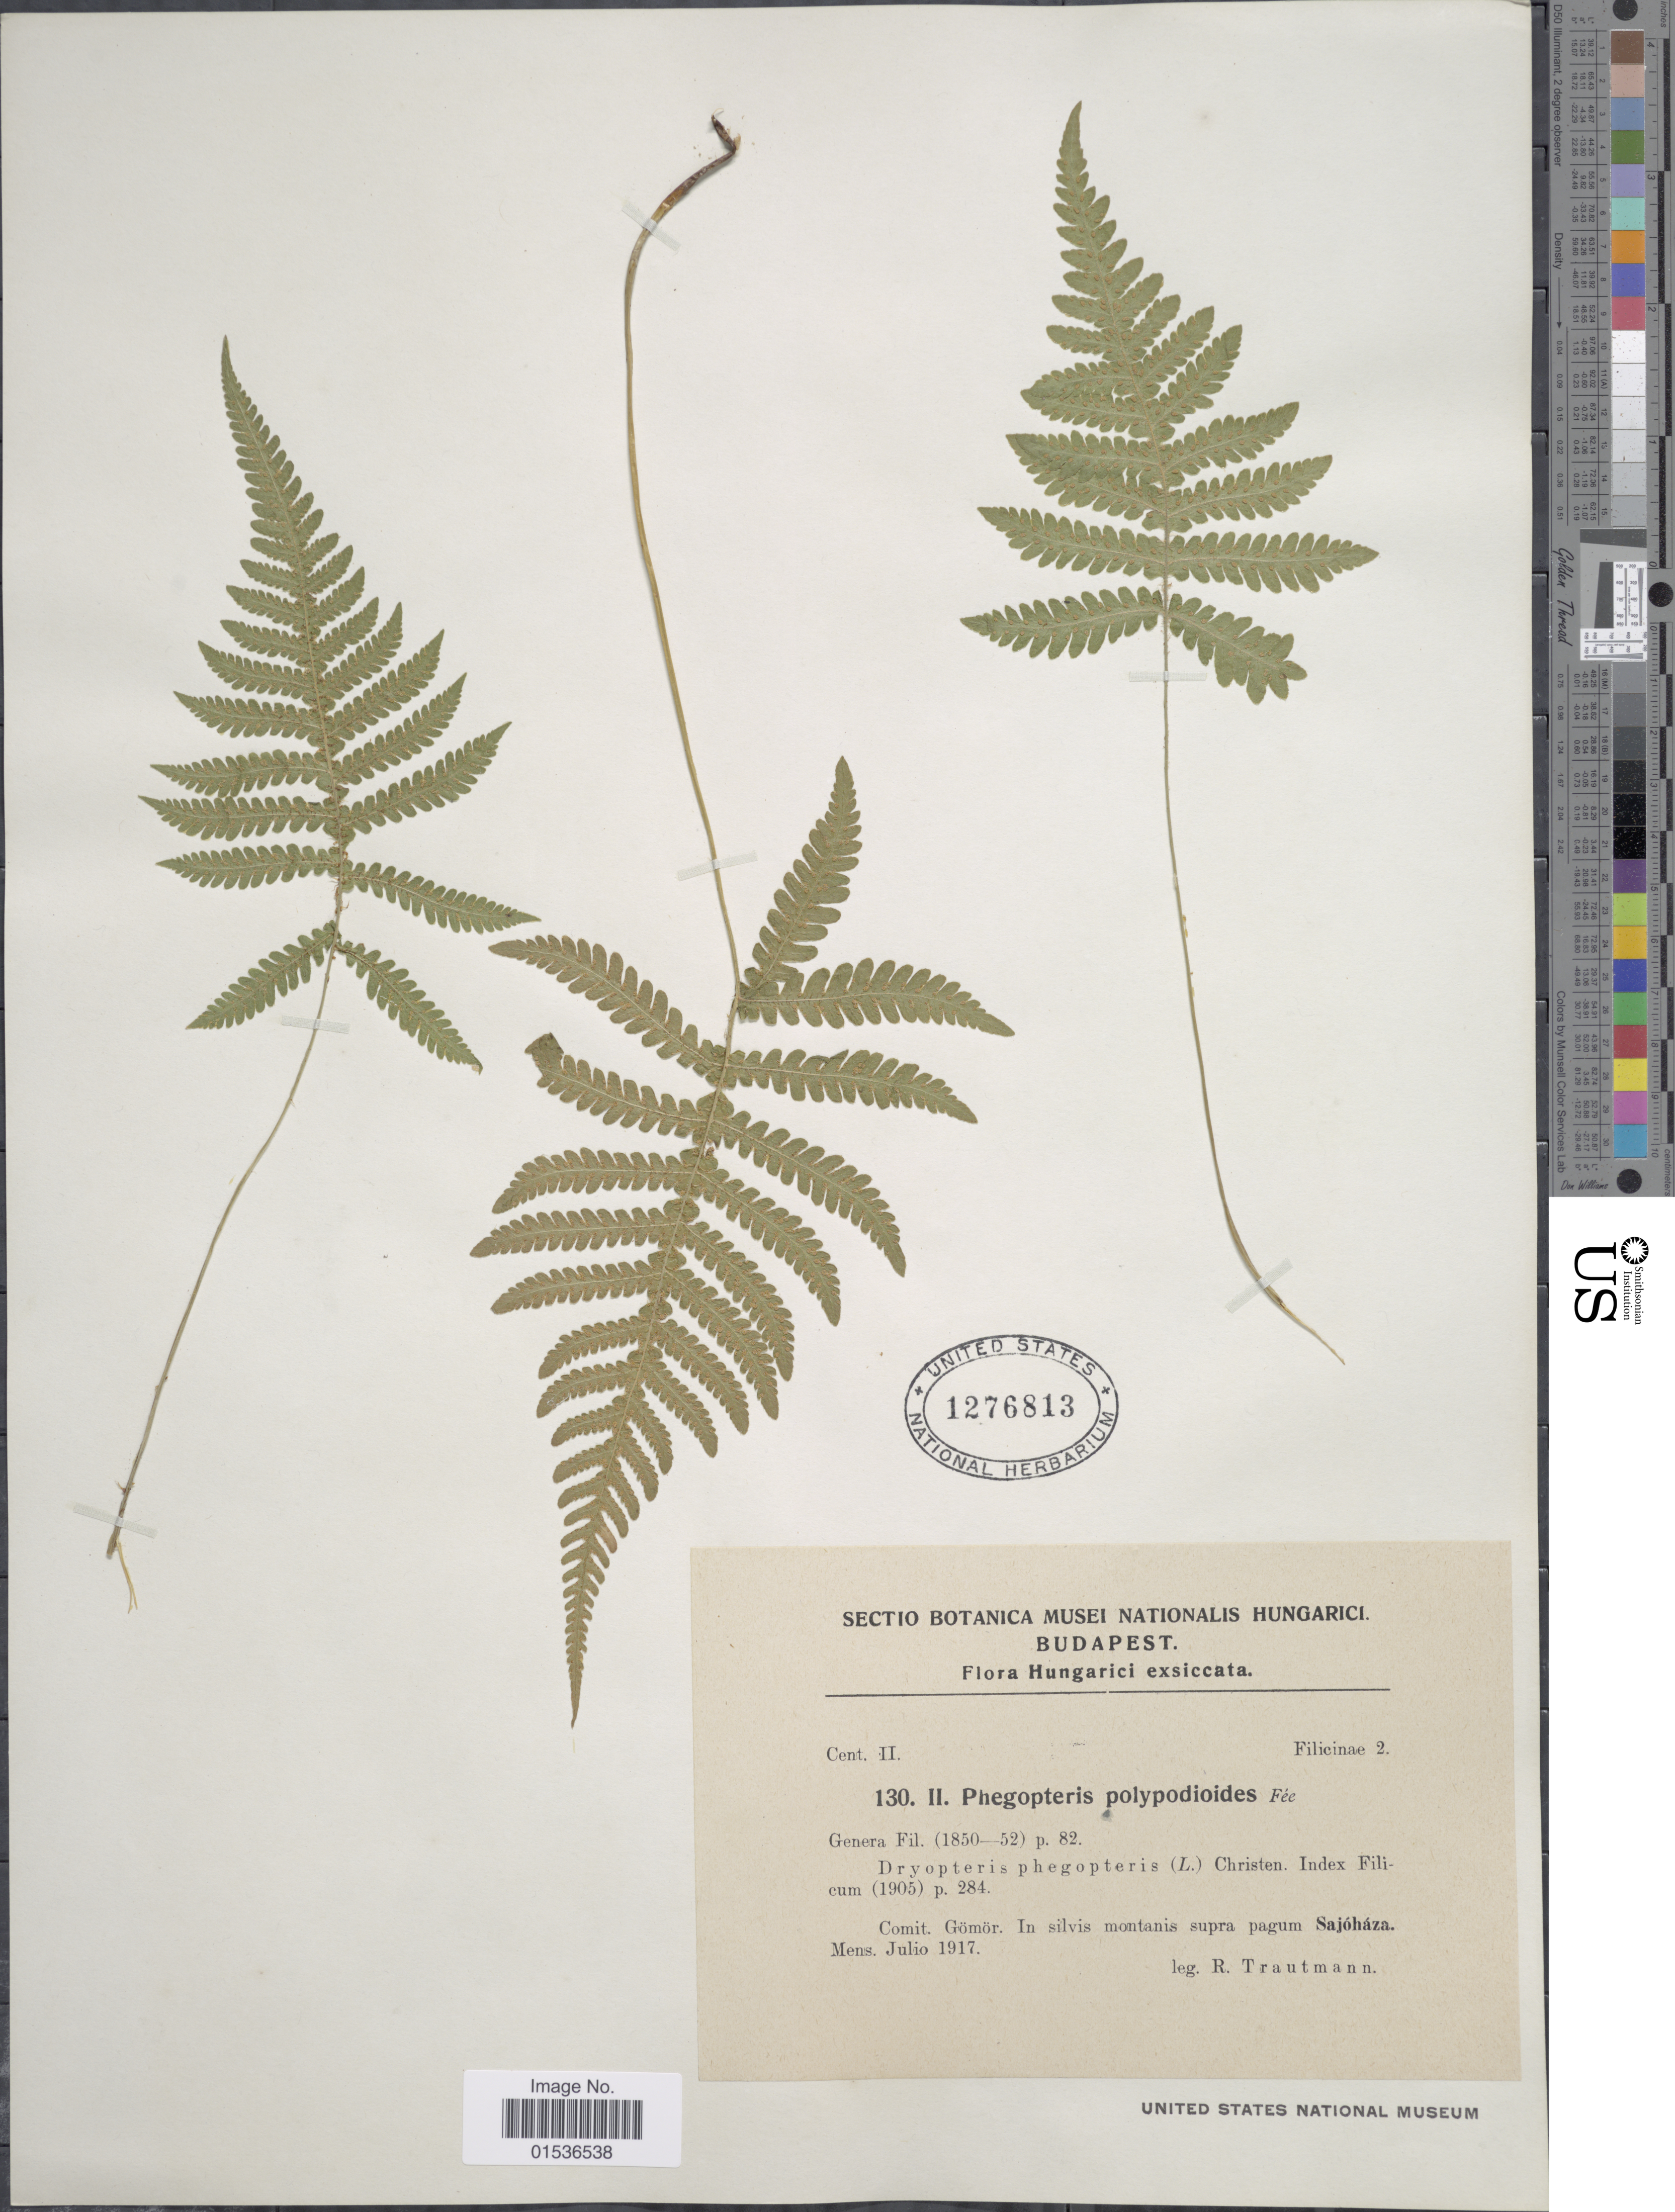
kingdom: Plantae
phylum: Tracheophyta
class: Polypodiopsida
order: Polypodiales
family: Thelypteridaceae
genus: Phegopteris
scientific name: Phegopteris connectilis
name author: (Michx.) Watt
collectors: R. Trautmann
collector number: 130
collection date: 1917-07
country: Hungary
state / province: Budapest, Capital District of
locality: Budapest, Hungarici. Comit. Gomor. In silvis montanis supra pagum Sajohaza.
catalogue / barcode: US 1276813